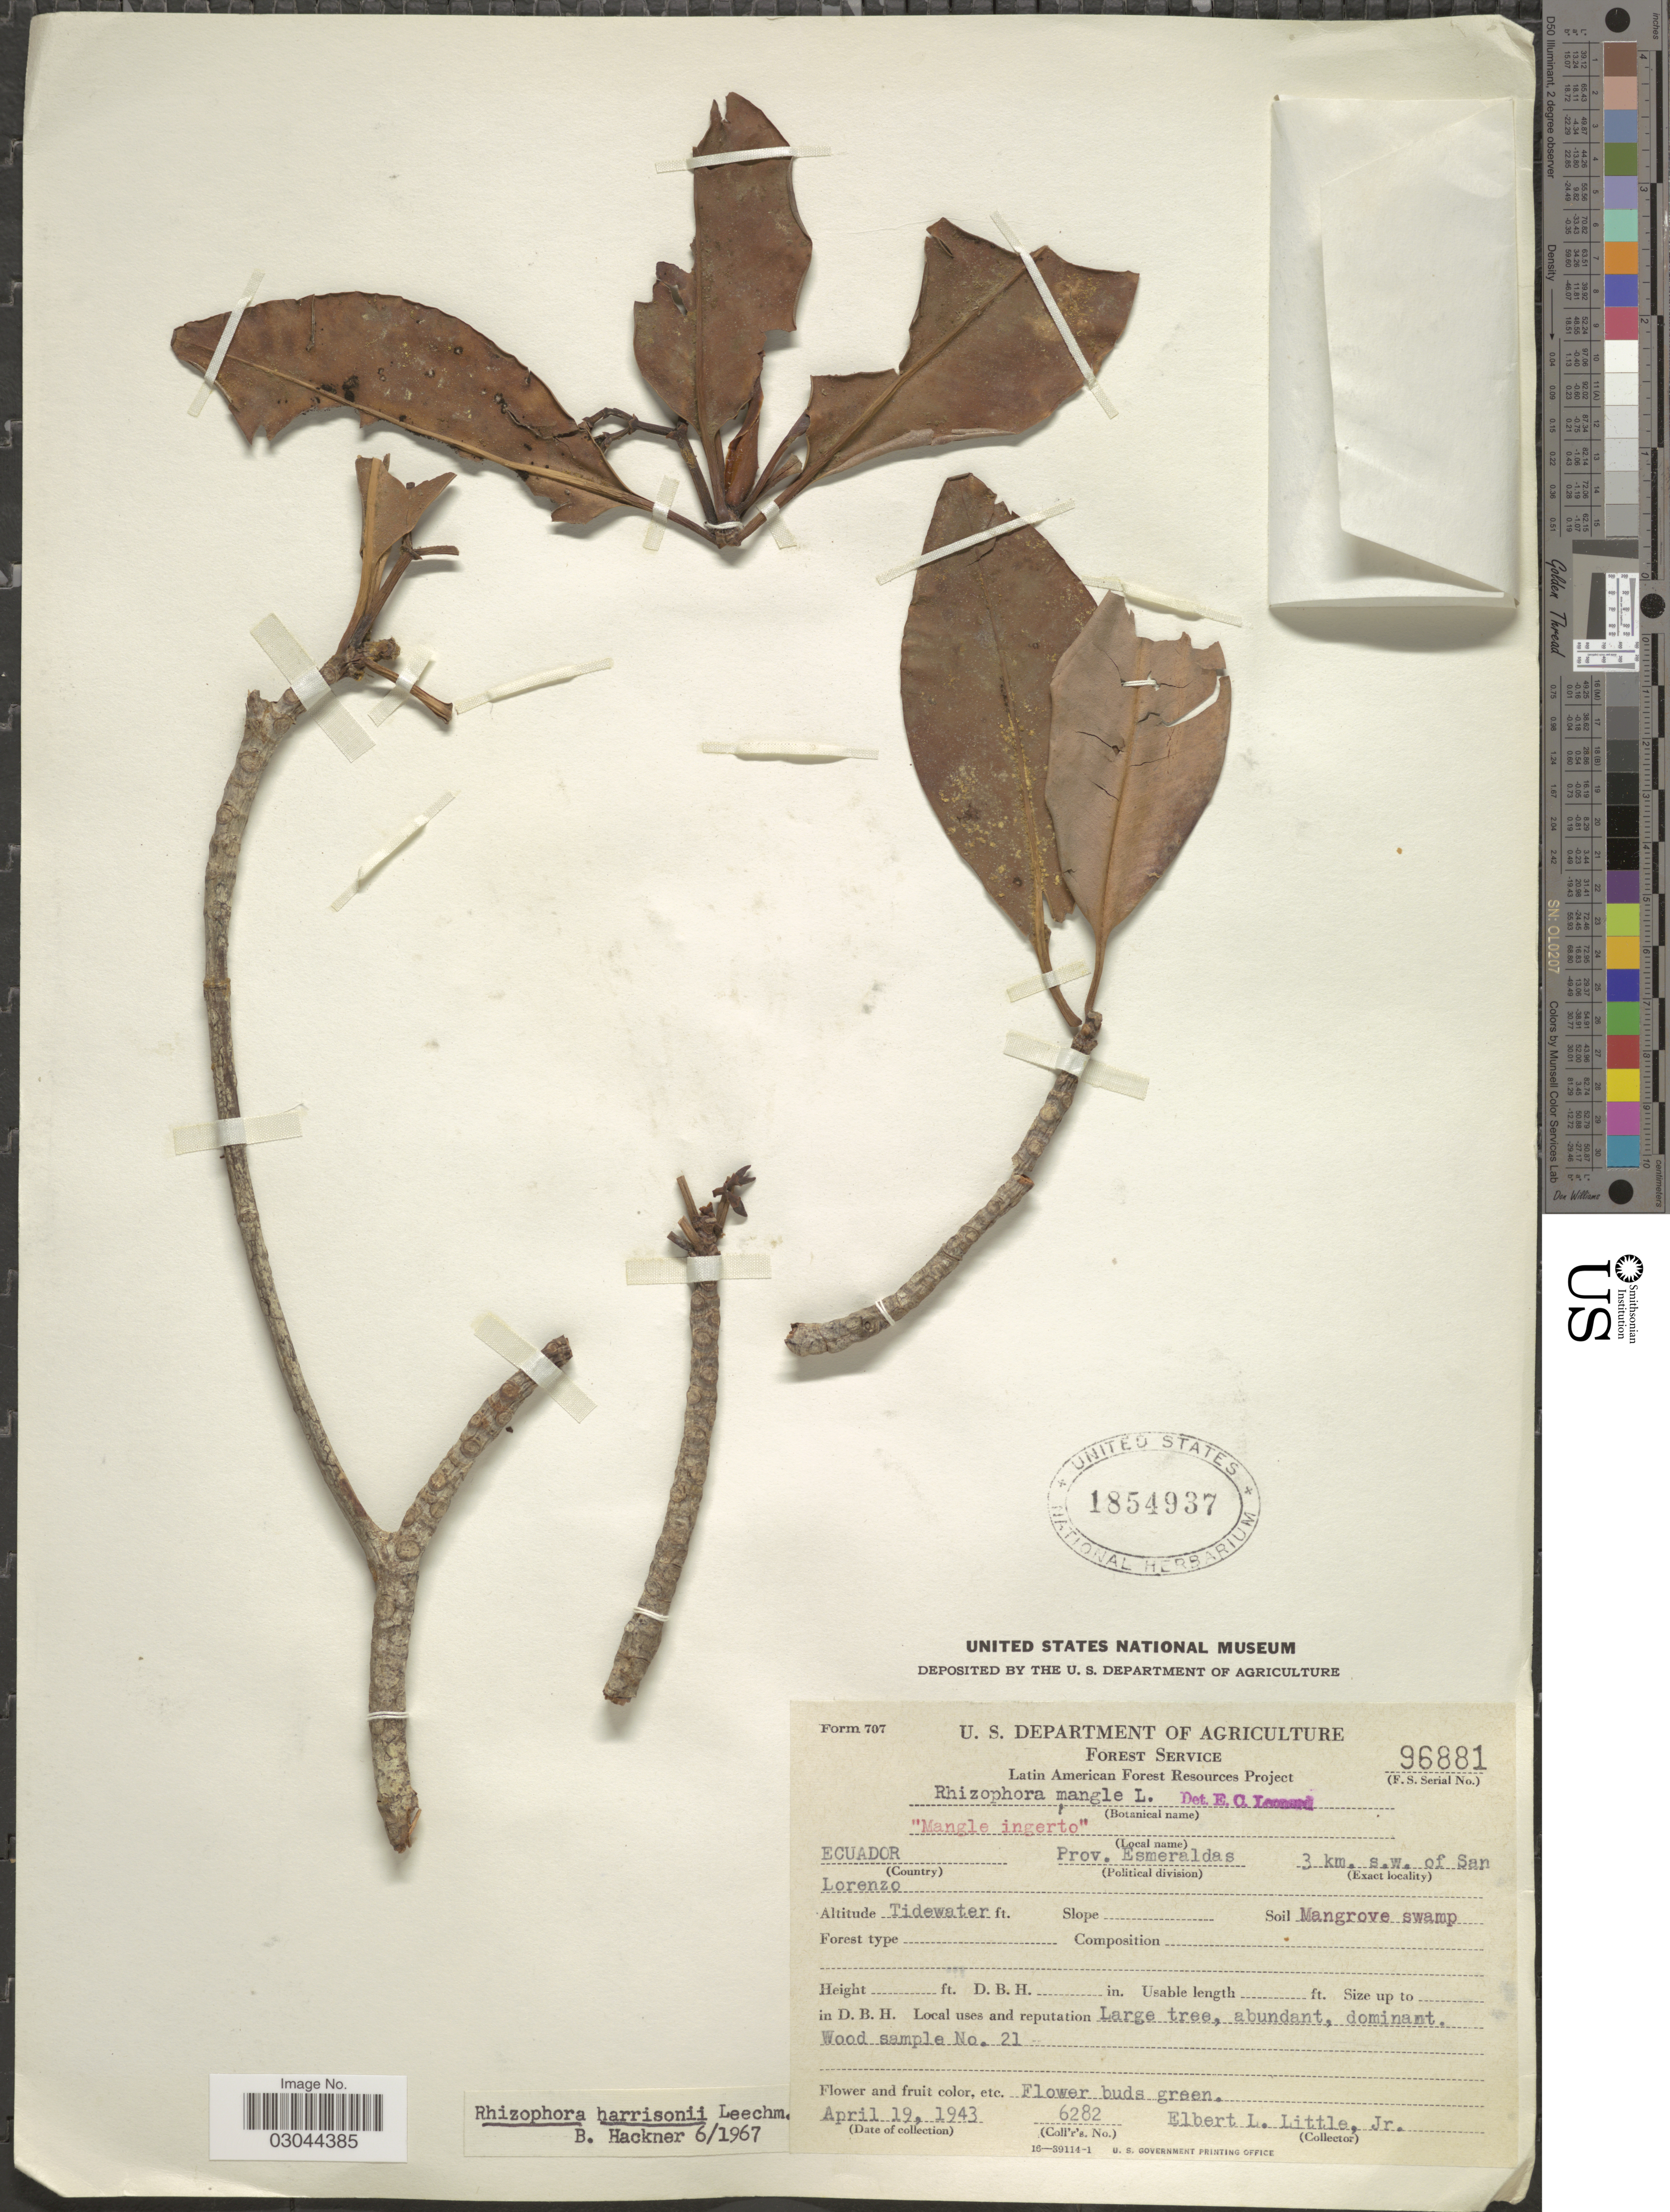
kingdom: Plantae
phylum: Tracheophyta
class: Magnoliopsida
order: Malpighiales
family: Rhizophoraceae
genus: Rhizophora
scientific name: Rhizophora harrisonii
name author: Leechm.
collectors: E. L. Little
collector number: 6282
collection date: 1943-04-19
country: Ecuador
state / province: Esmeraldas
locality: Prov. Esmeraldas. 3 km. s. w. of San Lorenzo.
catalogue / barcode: US 1854937